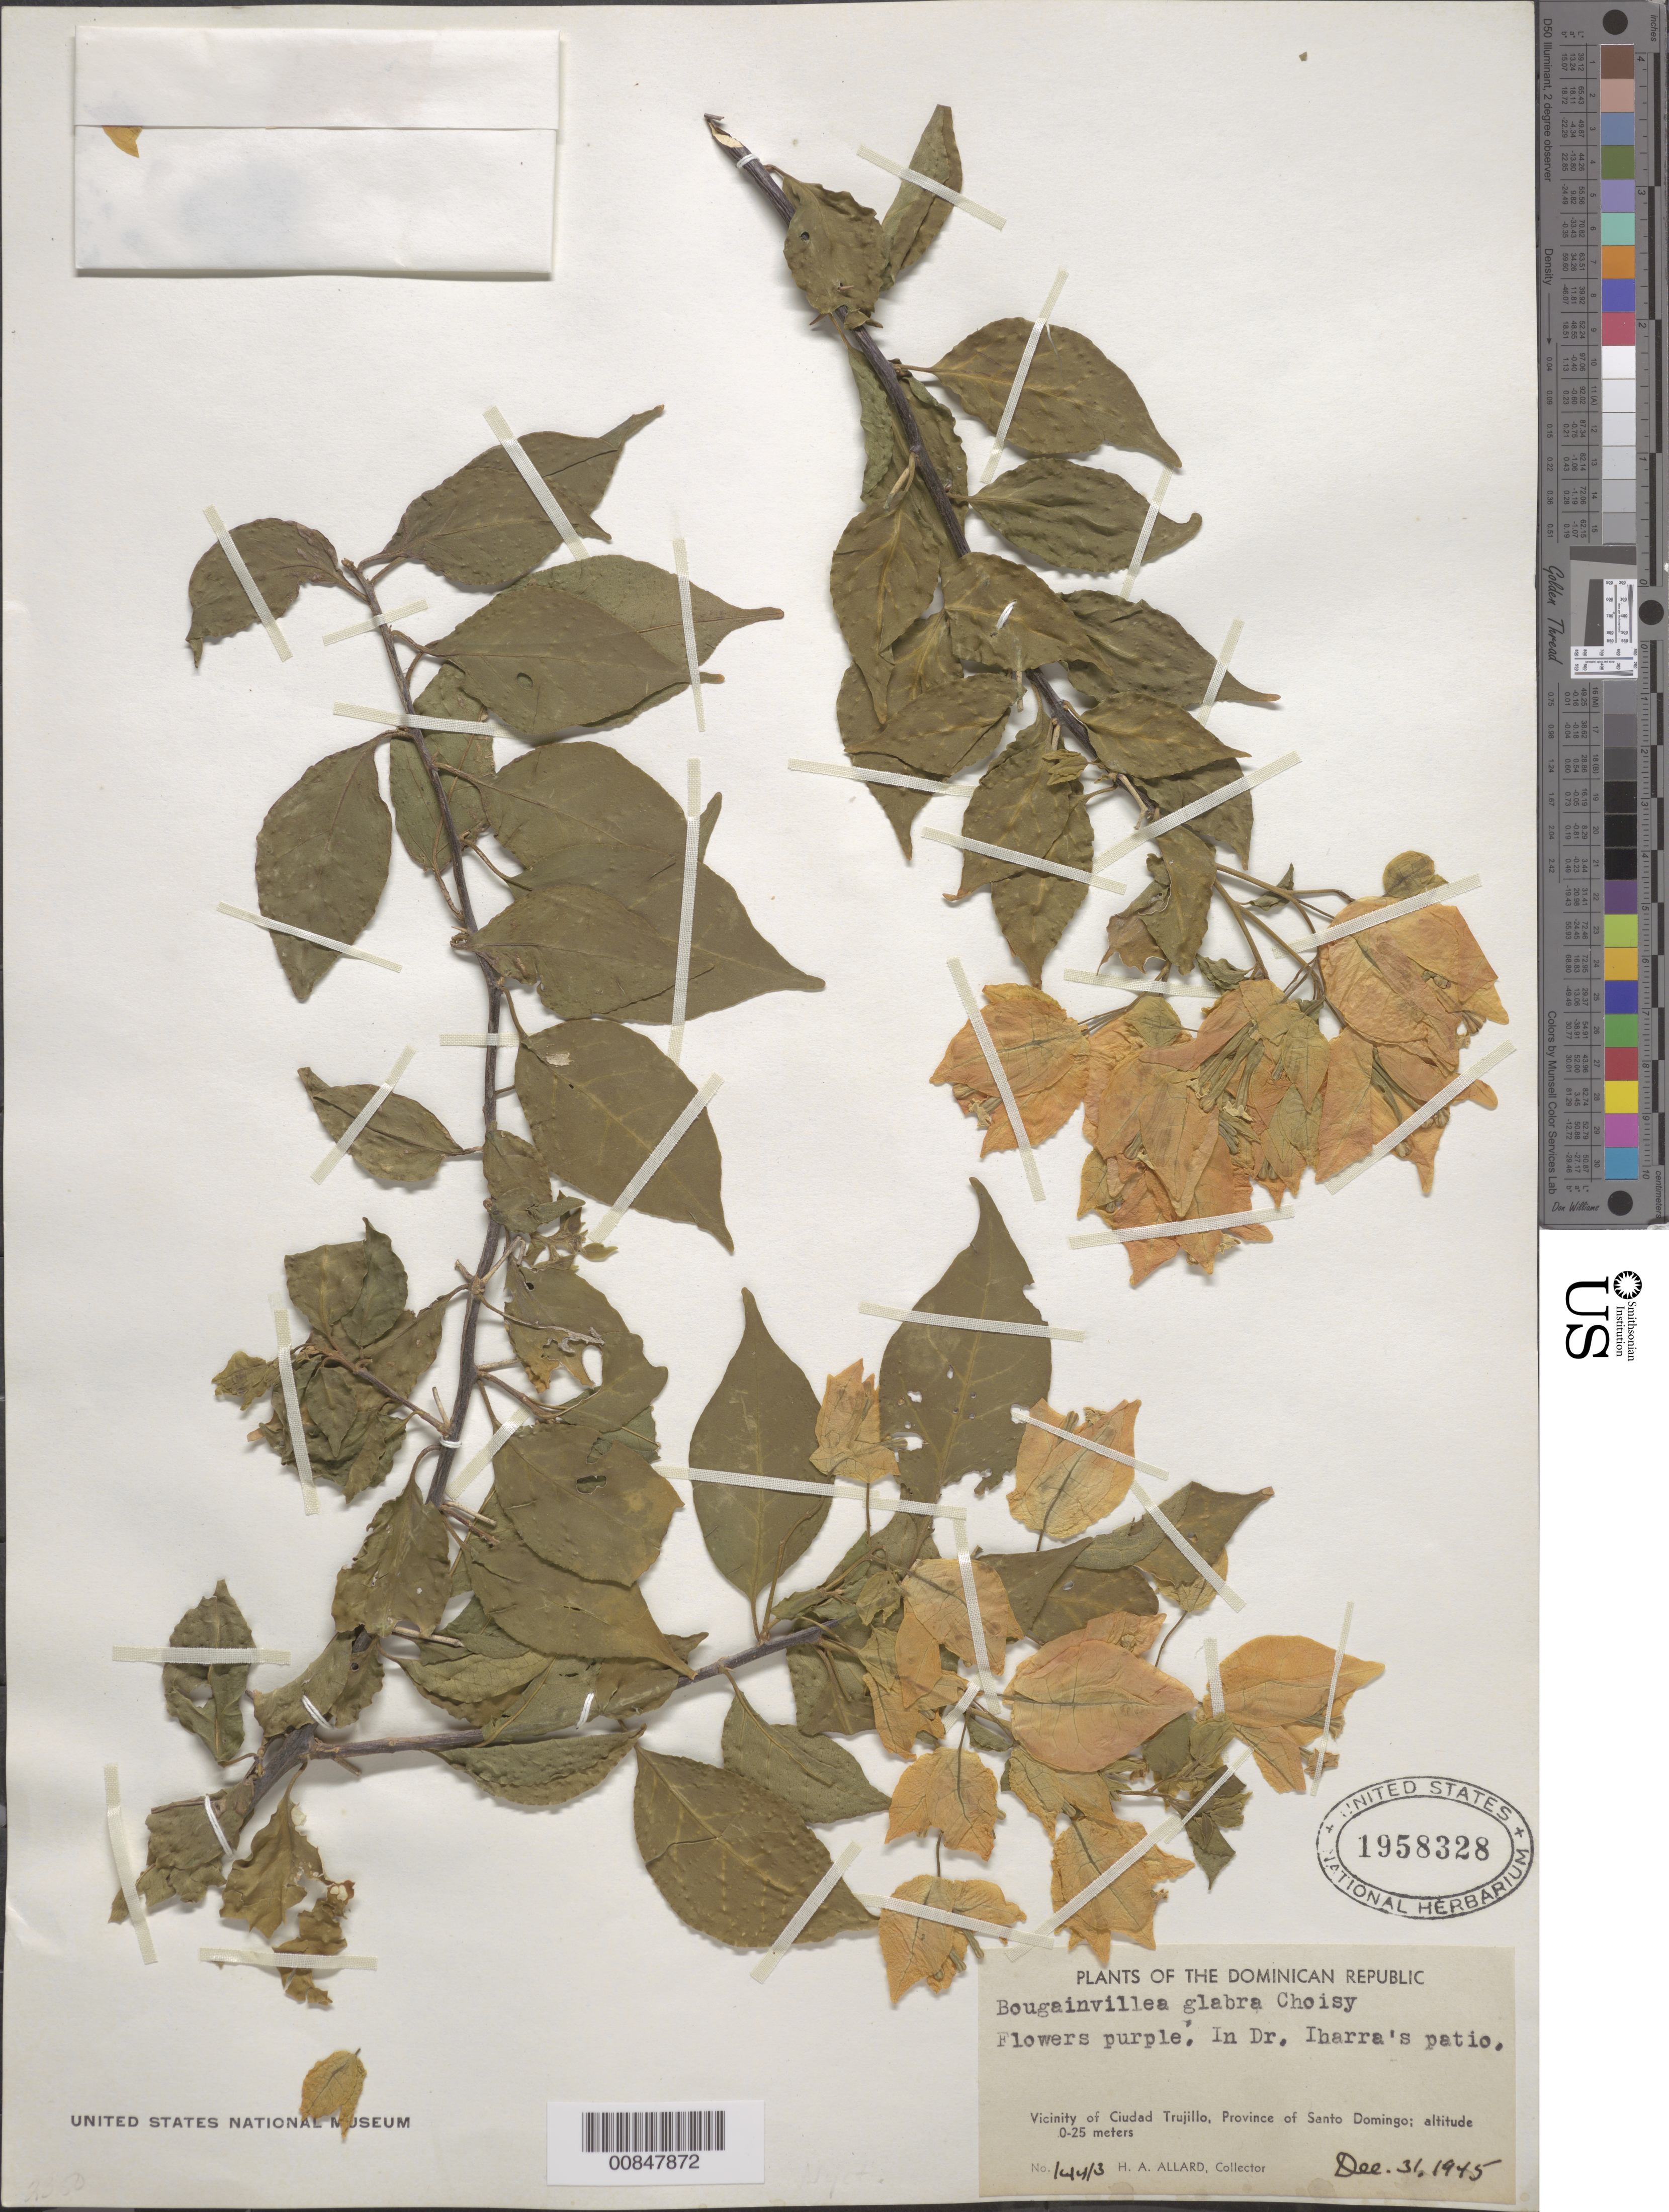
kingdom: Plantae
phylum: Tracheophyta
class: Magnoliopsida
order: Caryophyllales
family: Nyctaginaceae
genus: Bougainvillea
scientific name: Bougainvillea glabra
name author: Choisy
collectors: H. A. Allard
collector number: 14413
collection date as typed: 31 Dec 1945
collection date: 1945-12-31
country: Dominican Republic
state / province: Distrito Nacional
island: Hispaniola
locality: Vicinity of Ciudad Trujillo, Province of Santo Domingo (obsolete). In Dr. Ibarra's patio.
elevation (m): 0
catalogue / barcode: US 1958328